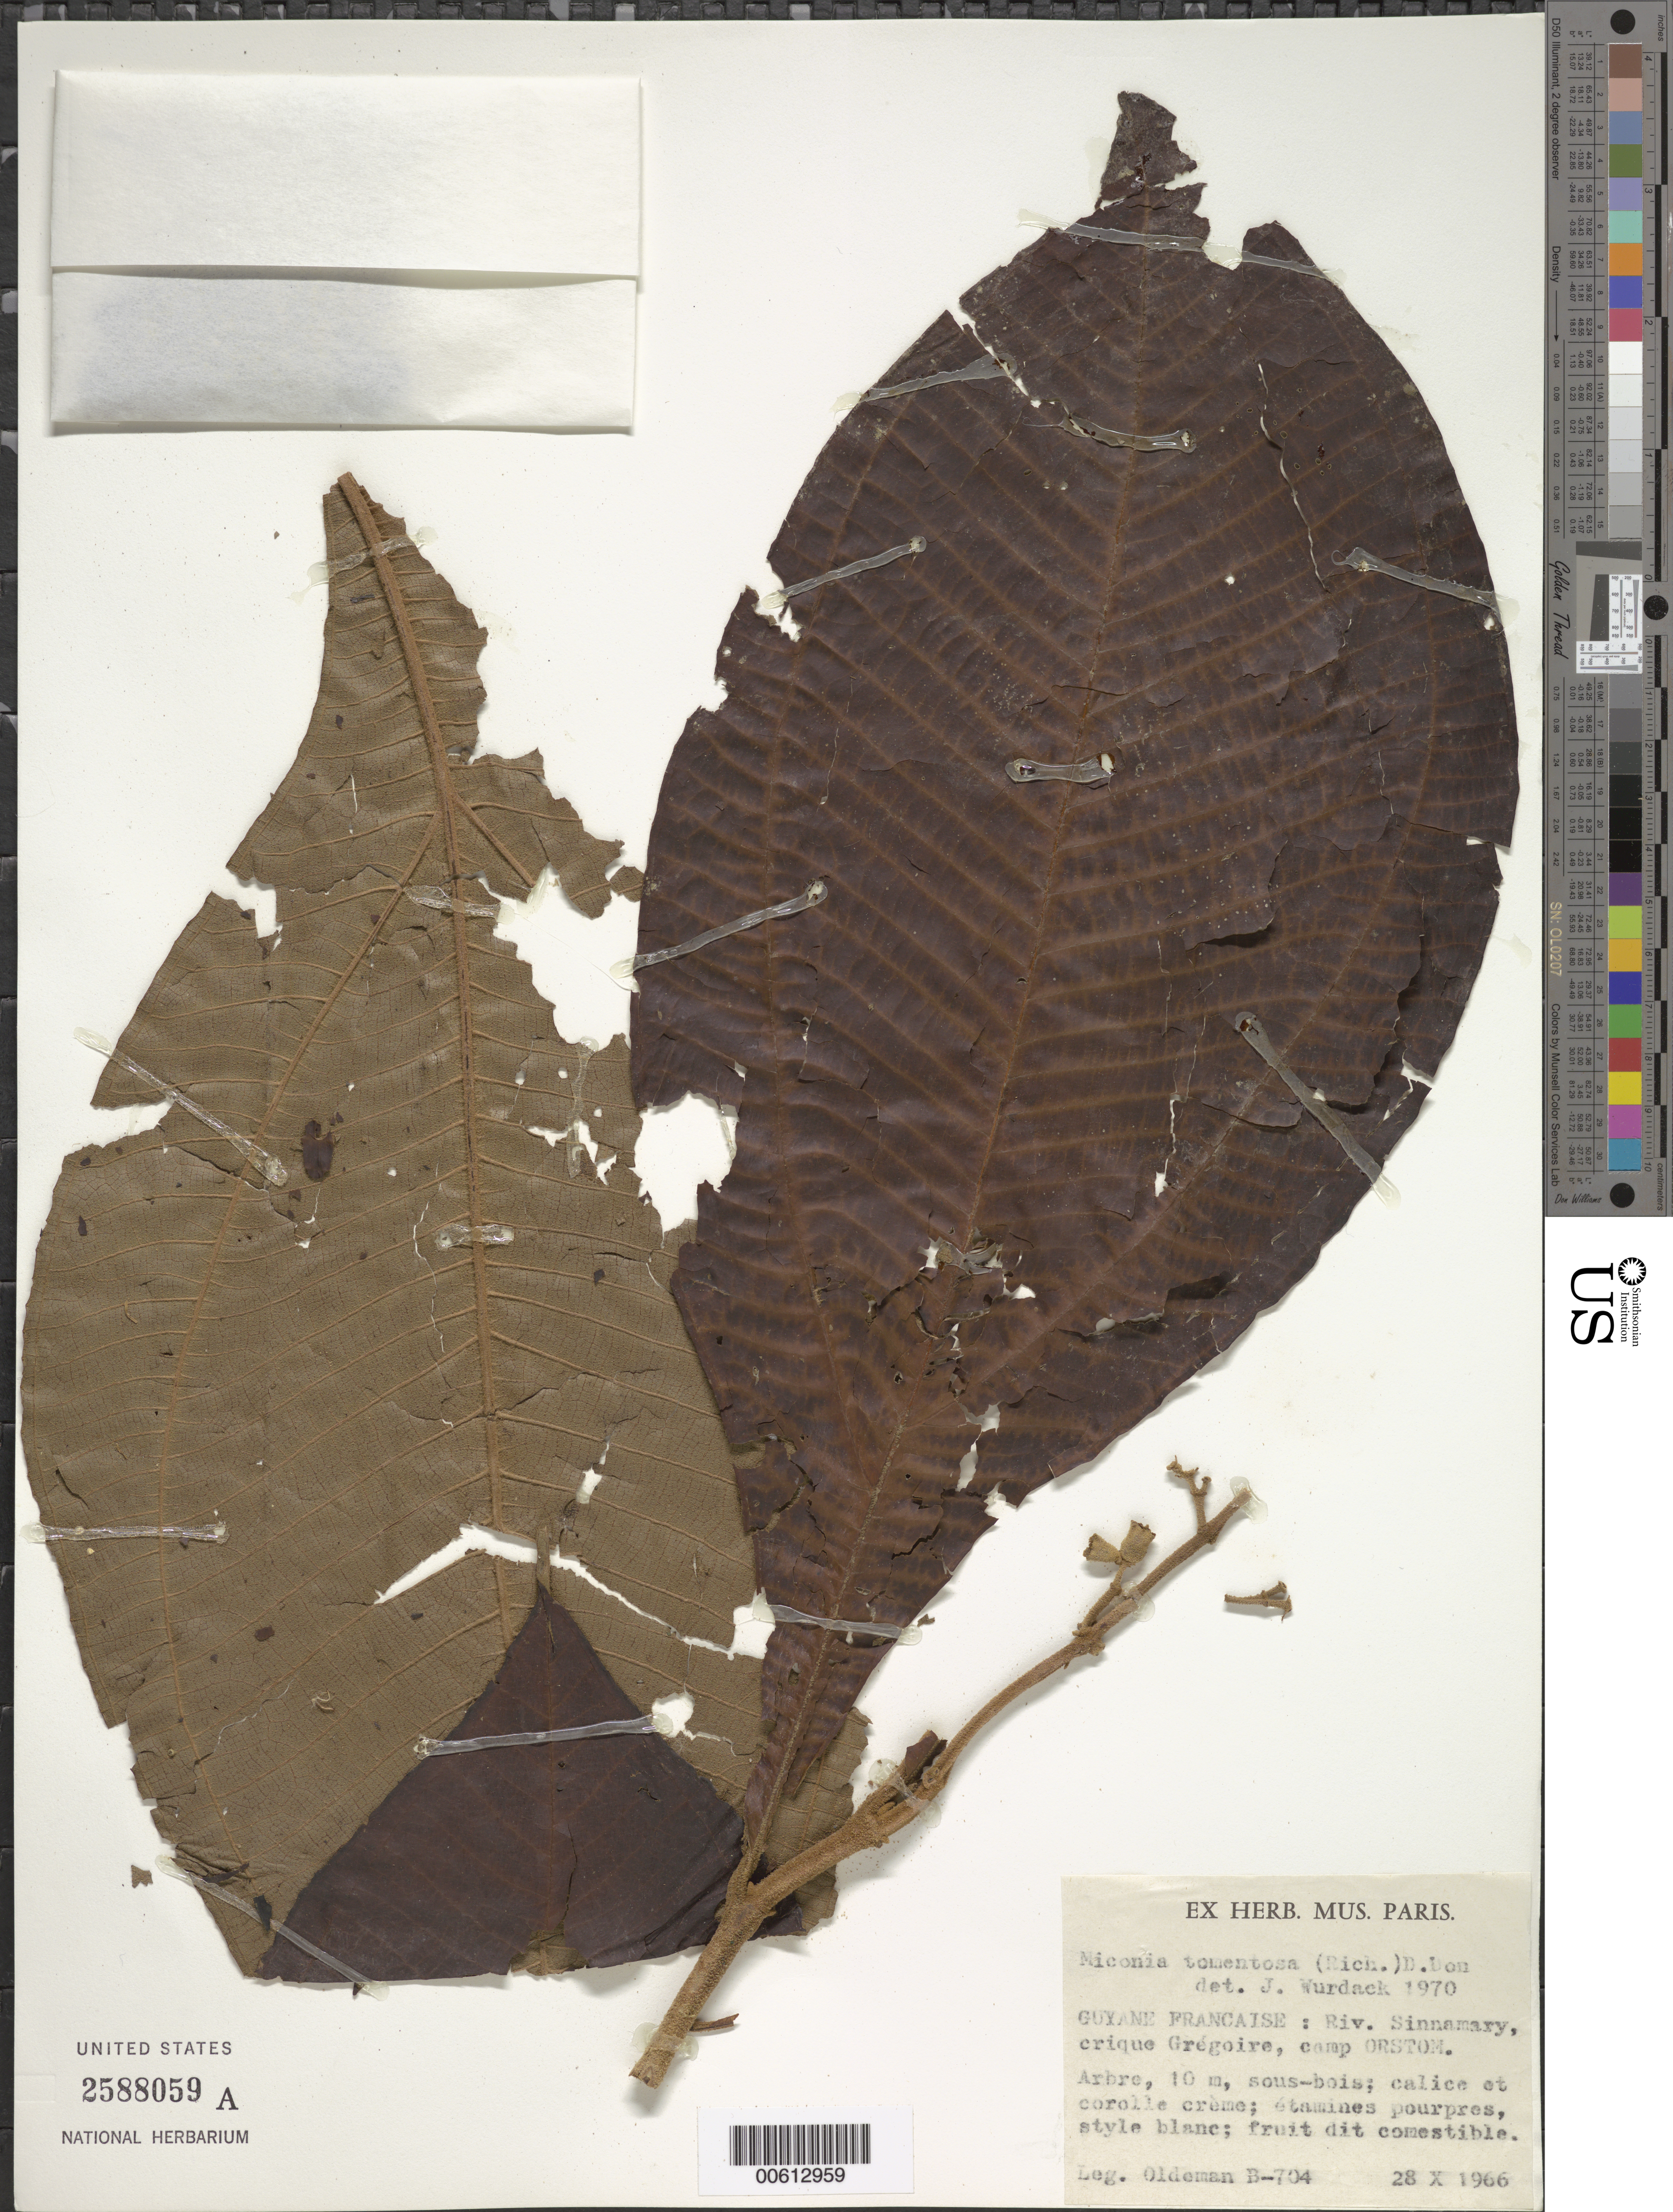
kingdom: Plantae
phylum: Tracheophyta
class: Magnoliopsida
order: Myrtales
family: Melastomataceae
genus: Miconia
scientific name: Miconia tomentosa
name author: (Rich.) D. Don ex DC.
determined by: Wurdack, John J., (US), US (UNITED STATES)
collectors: R. Oldeman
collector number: B 704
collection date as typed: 28-Oct-66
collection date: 1966-10-28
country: French Guiana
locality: Rivière Sinnamary, camp ORSTOM, crique Grégoire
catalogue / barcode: US 2588059A